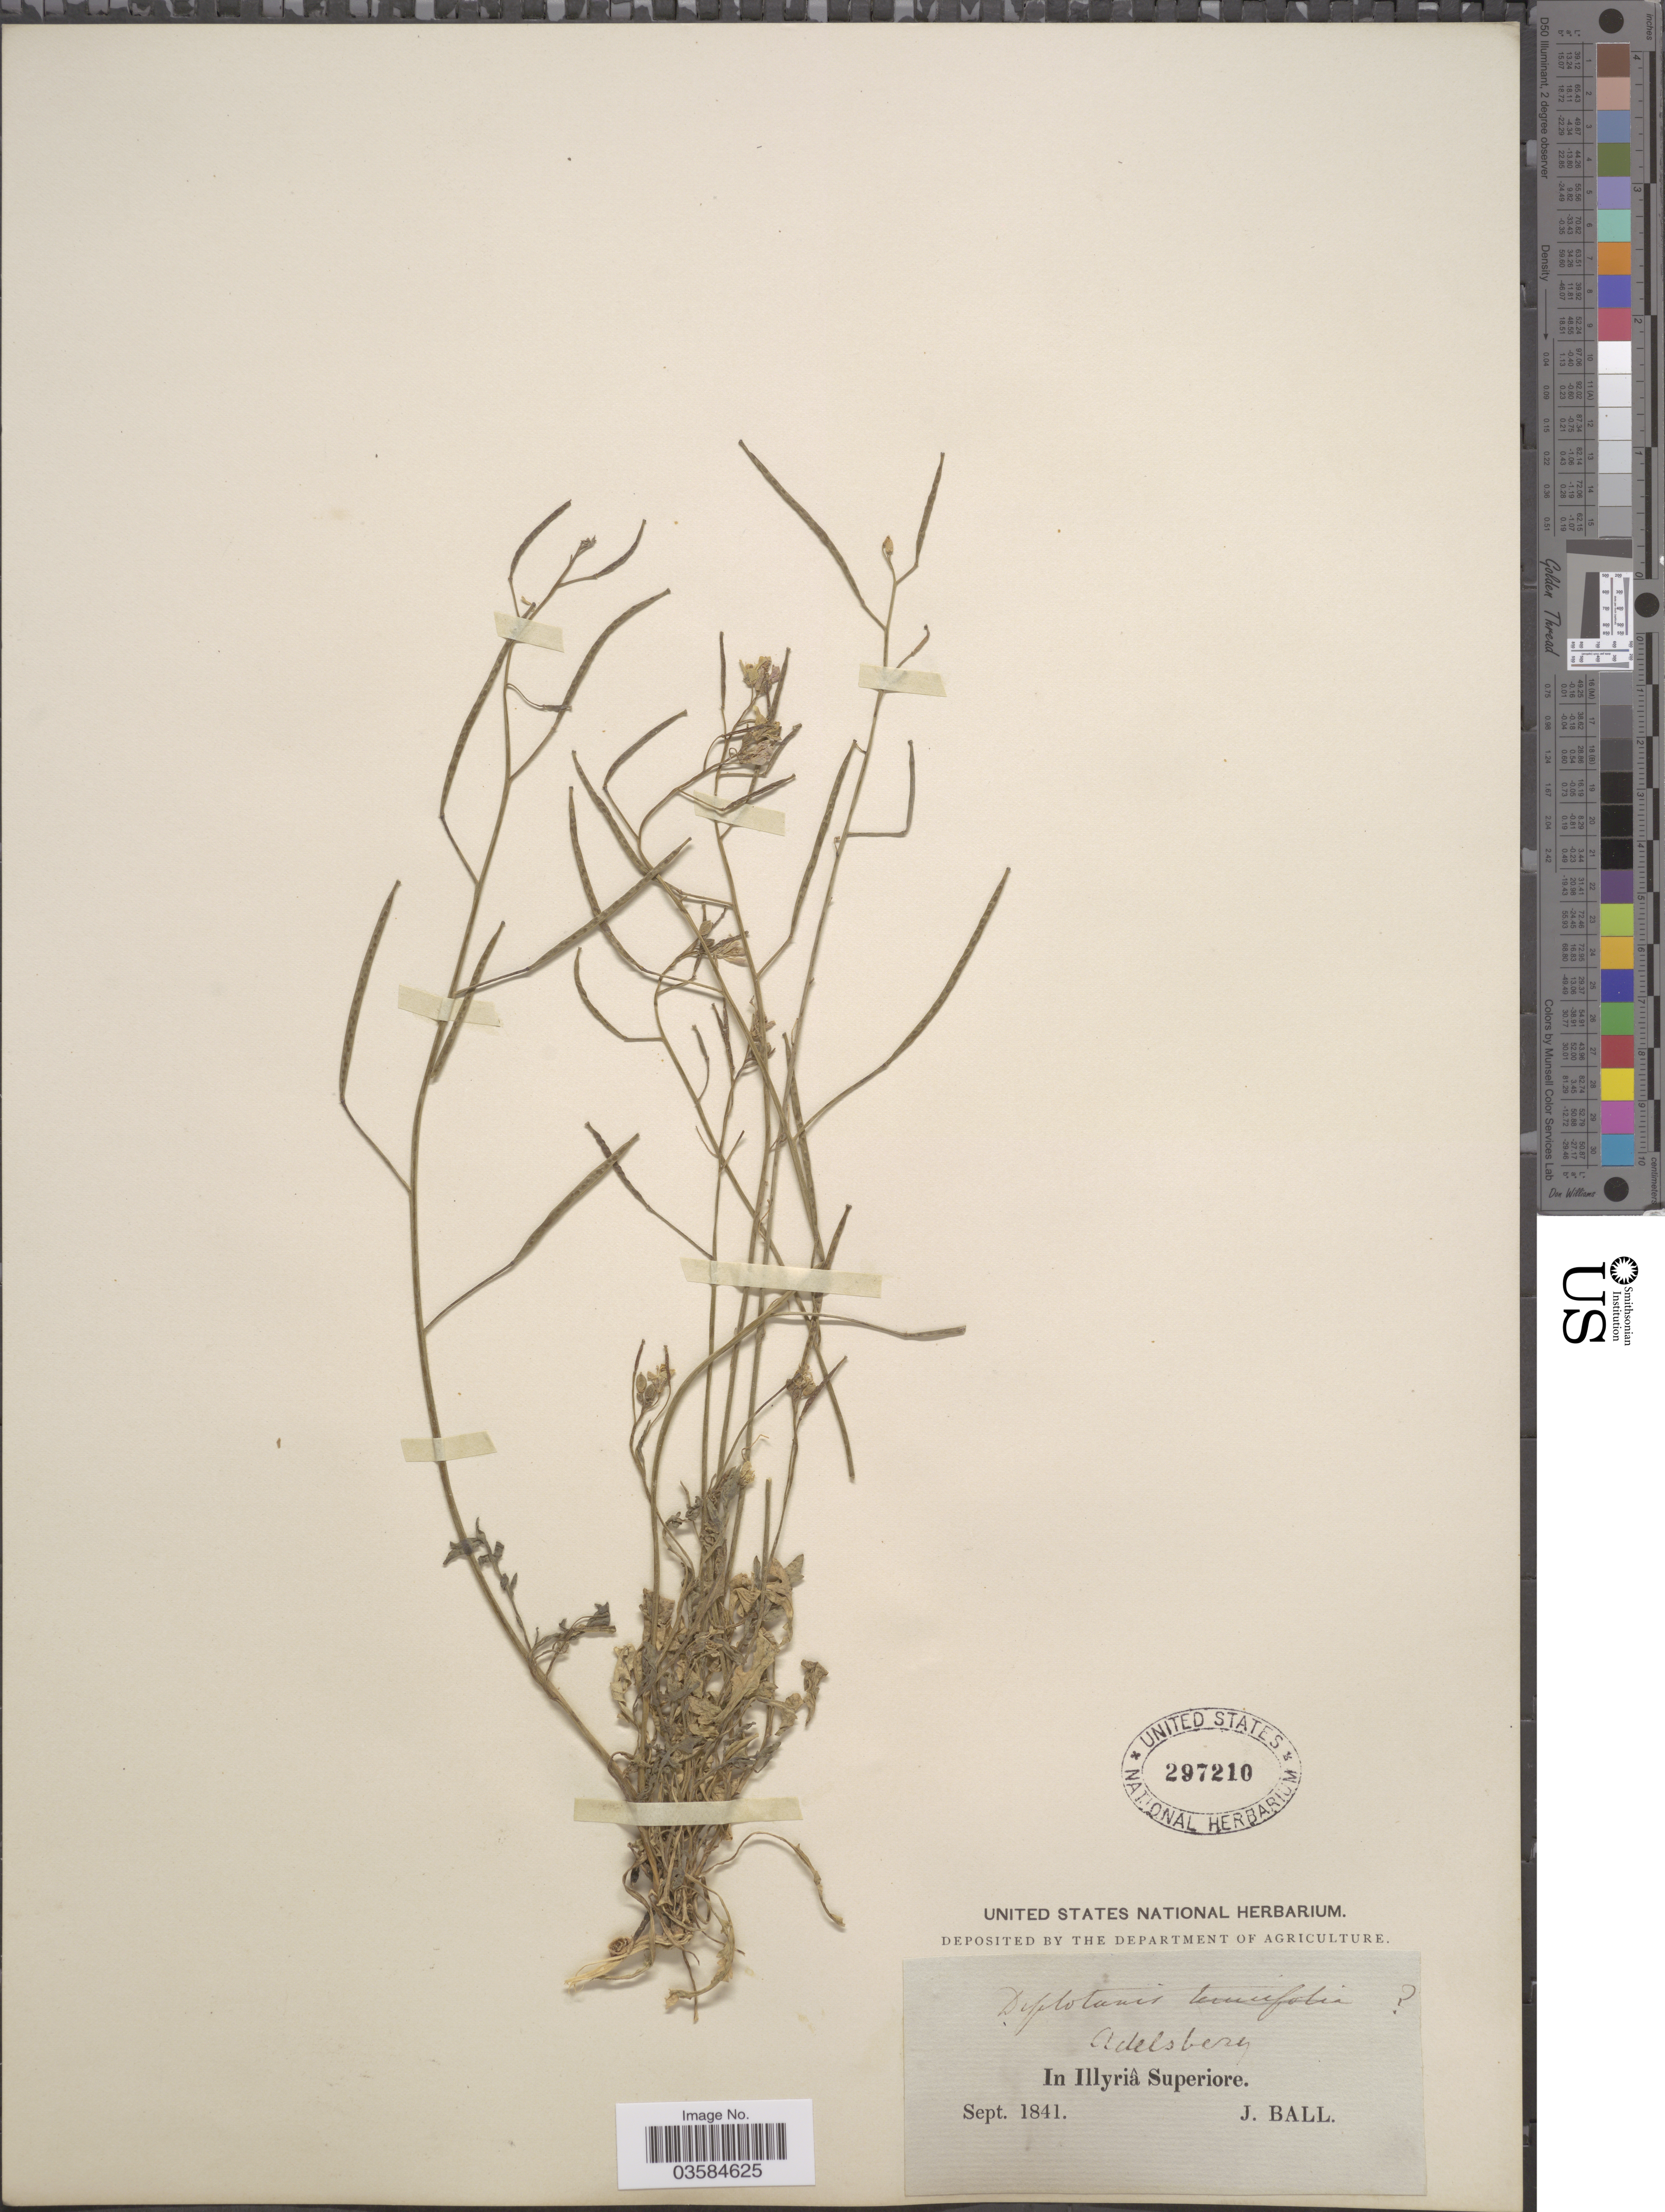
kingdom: Plantae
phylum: Tracheophyta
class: Magnoliopsida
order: Brassicales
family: Brassicaceae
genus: Diplotaxis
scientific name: Diplotaxis tenuifolia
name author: (L.) DC.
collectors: J. Ball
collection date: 1841-09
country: Slovenia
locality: Adelsberg. In Illyriâ Superiore.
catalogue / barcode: US 297210